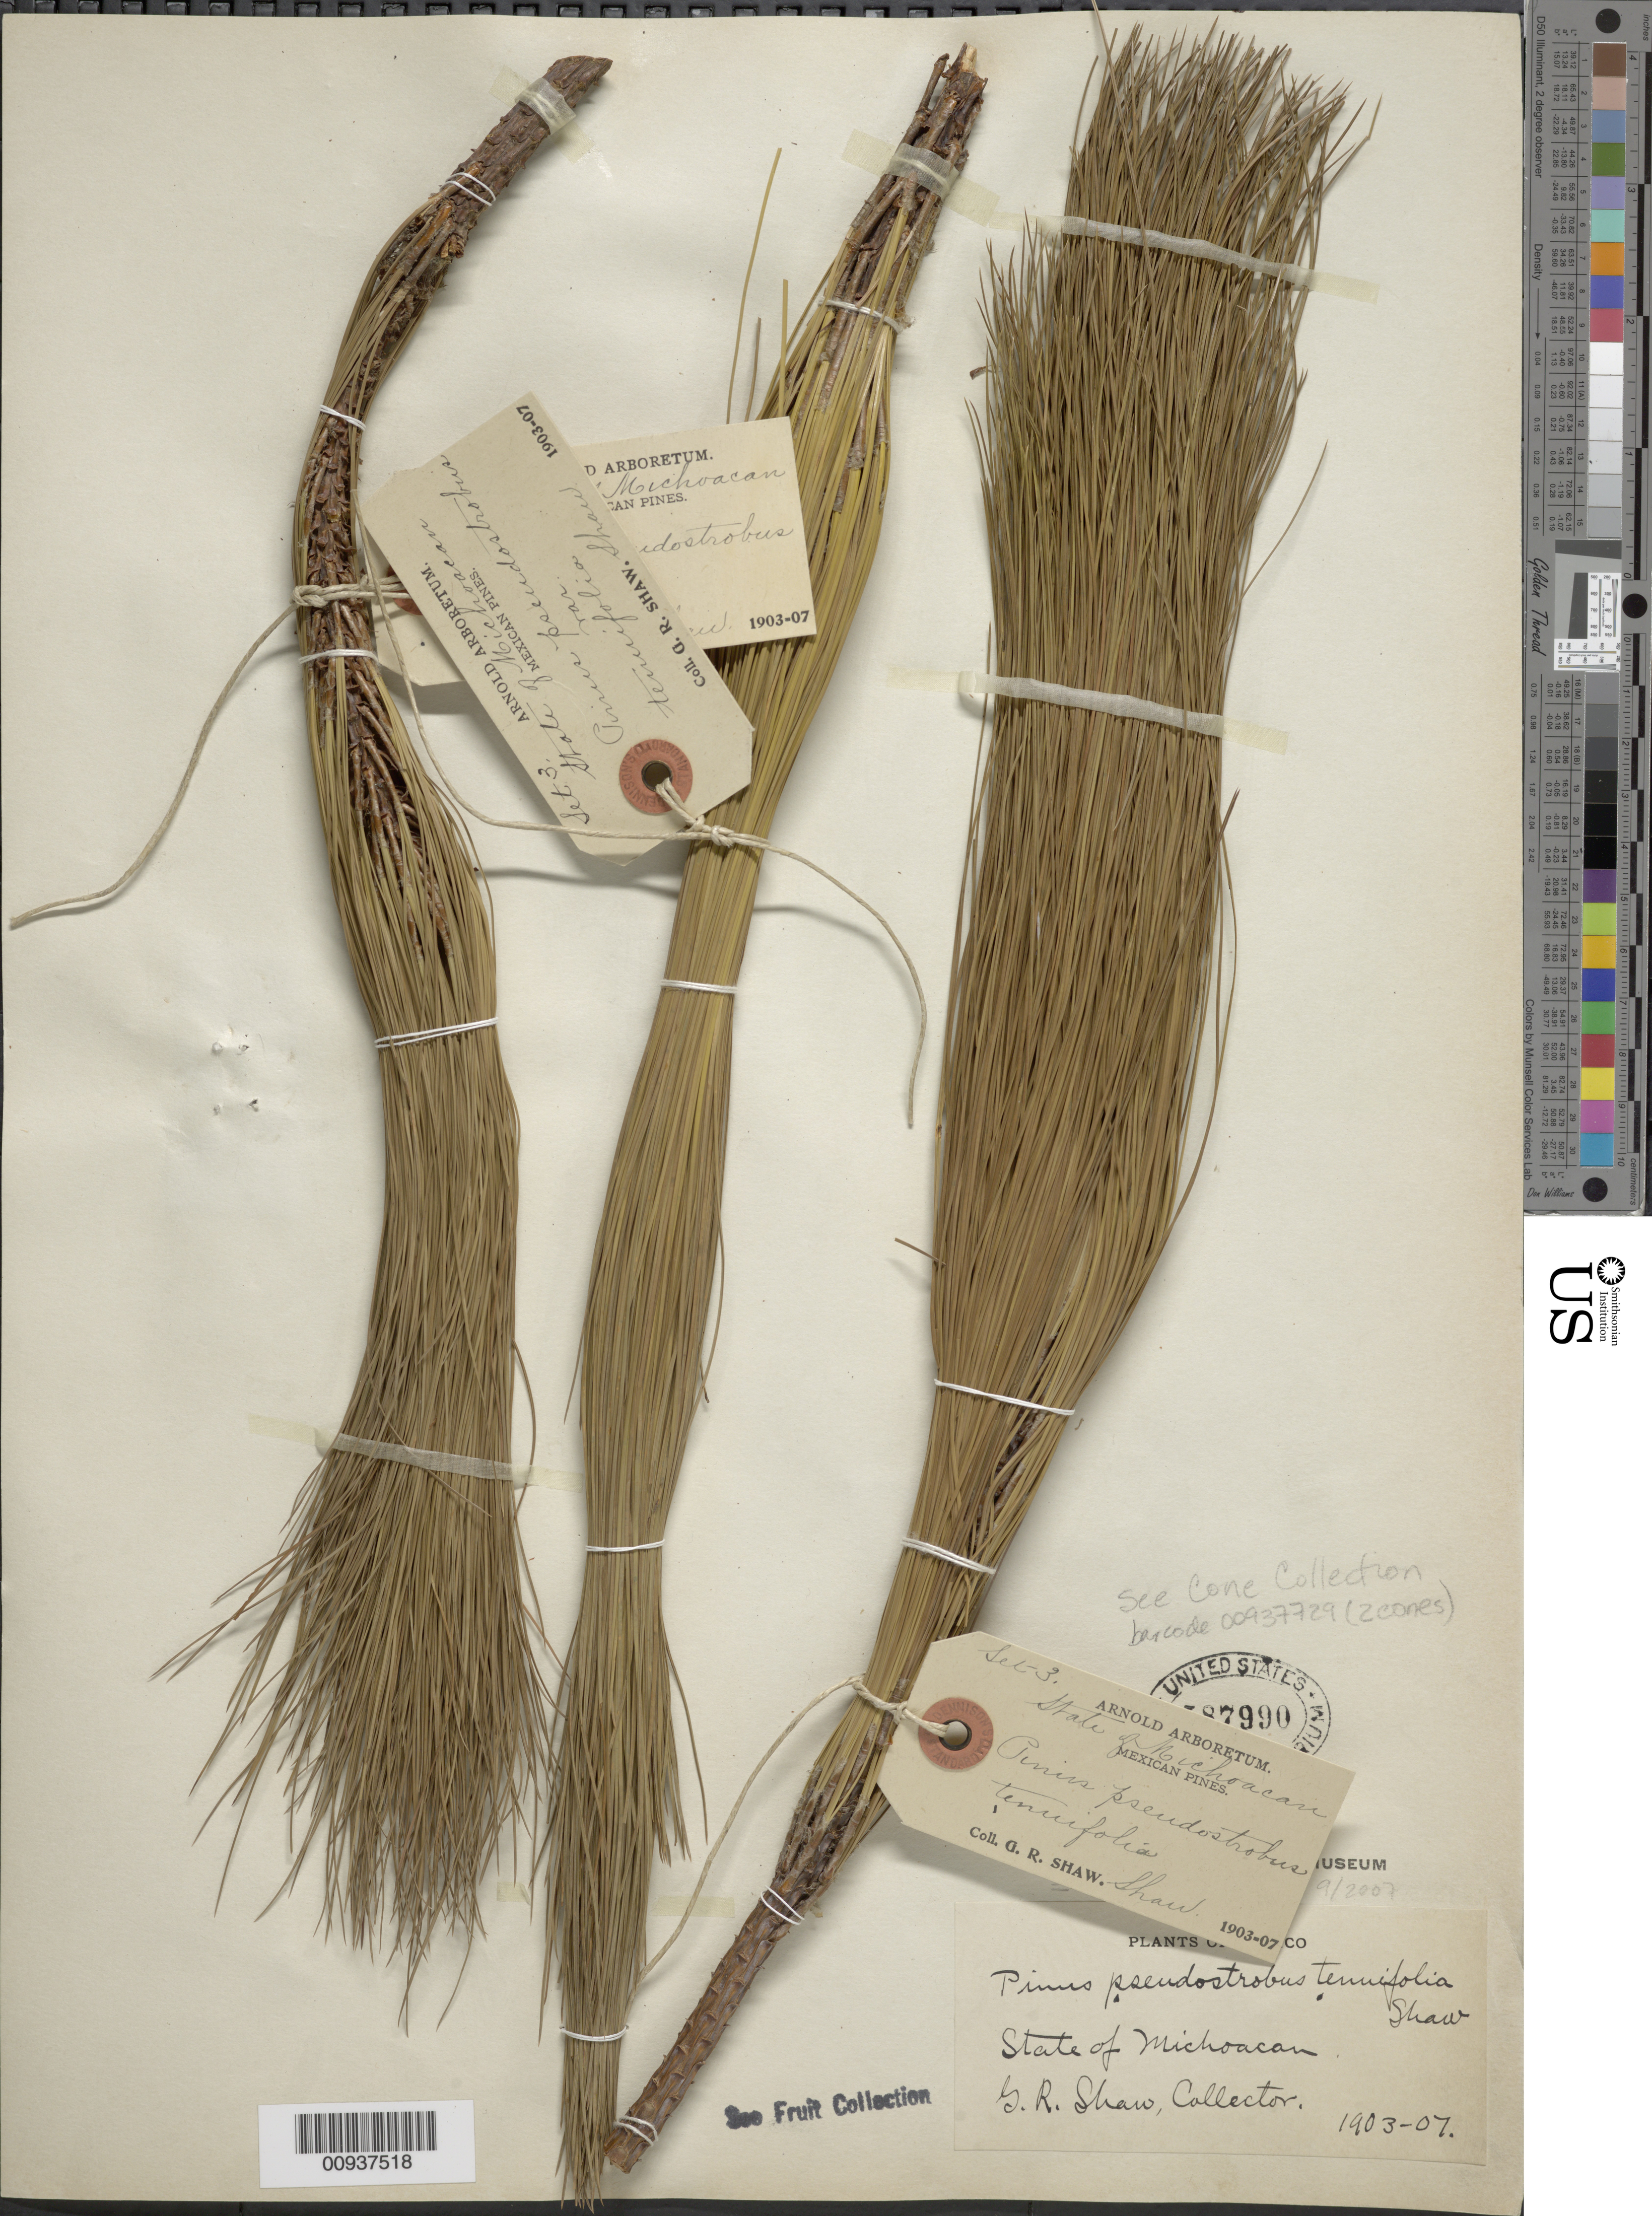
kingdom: Plantae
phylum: Tracheophyta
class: Pinopsida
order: Pinales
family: Pinaceae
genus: Pinus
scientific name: Pinus maximinoi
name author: H.E. Moore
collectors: G. R. Shaw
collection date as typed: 1903 to -- --- 1907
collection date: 1903/1907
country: Mexico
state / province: Michoacán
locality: Michoacán.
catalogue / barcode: US 587990